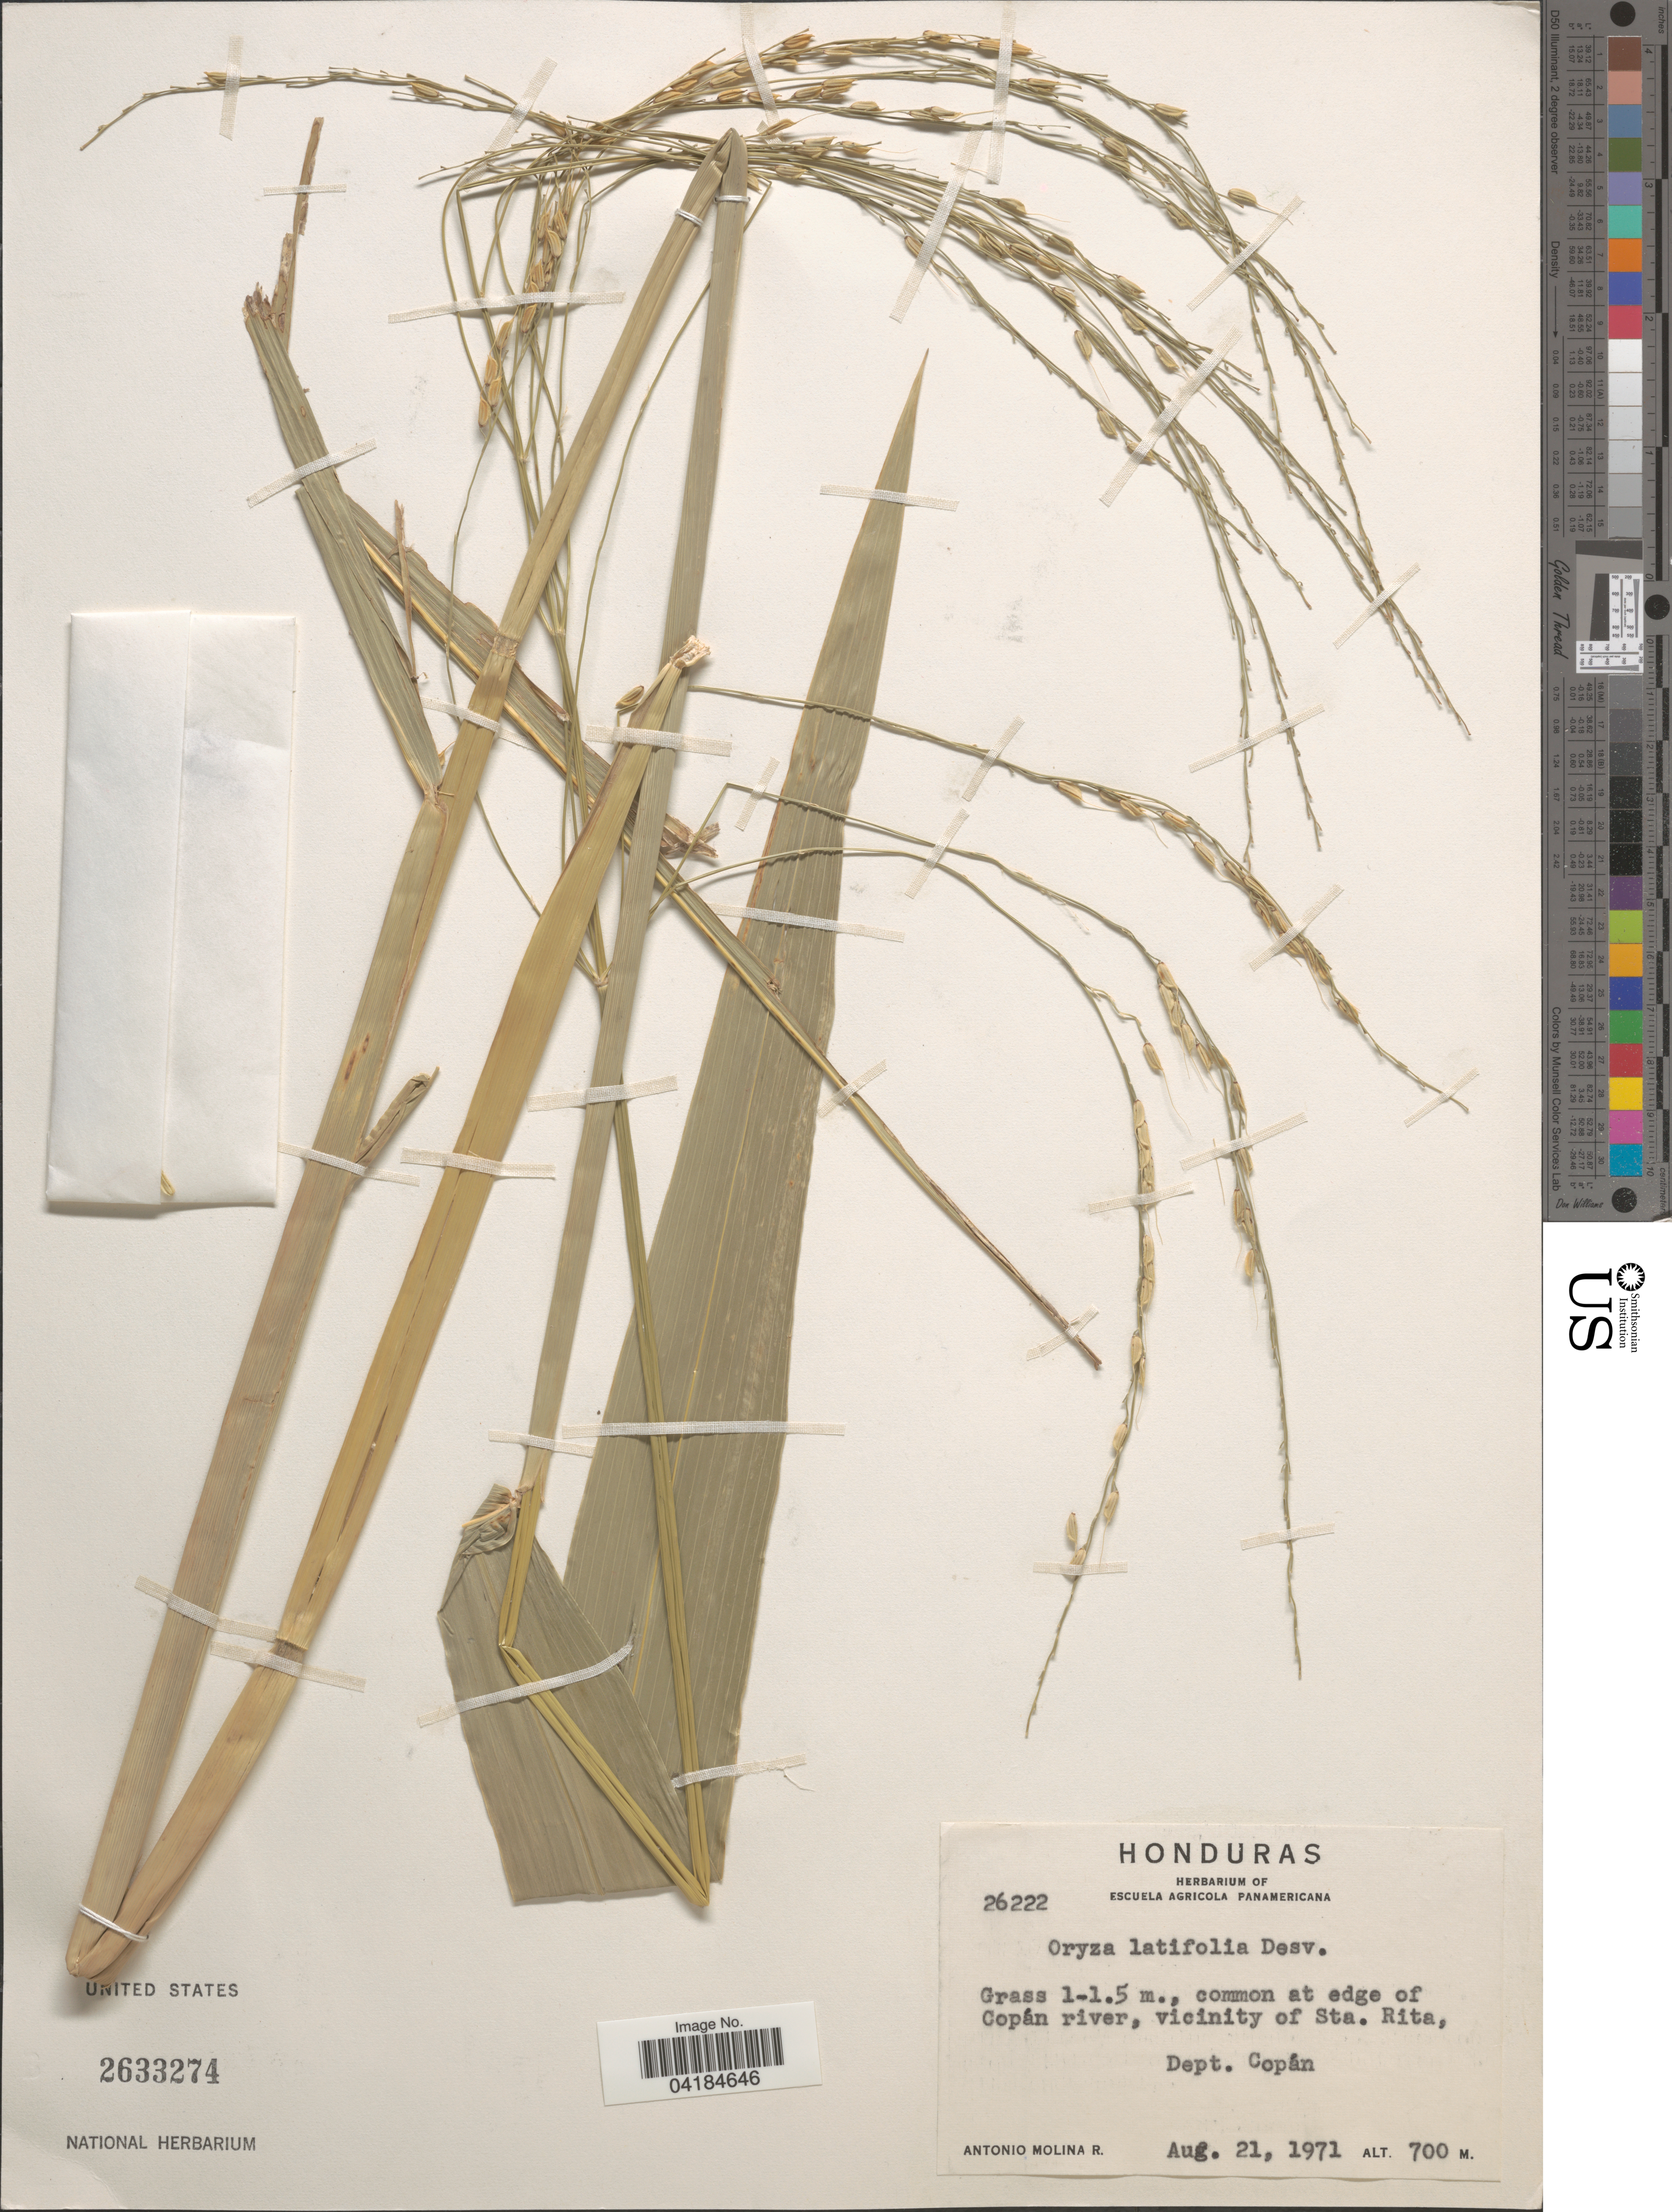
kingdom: Plantae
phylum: Tracheophyta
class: Liliopsida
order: Poales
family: Poaceae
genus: Oryza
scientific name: Oryza latifolia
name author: Desv.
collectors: A. Molina R.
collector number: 26222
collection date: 1971-08-21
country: Honduras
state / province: Copan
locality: Grass 1-1.5 m., common at edge of Copán river, vicinity of Sta. Rita, Dept. Copán.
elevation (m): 700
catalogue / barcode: US 2633274